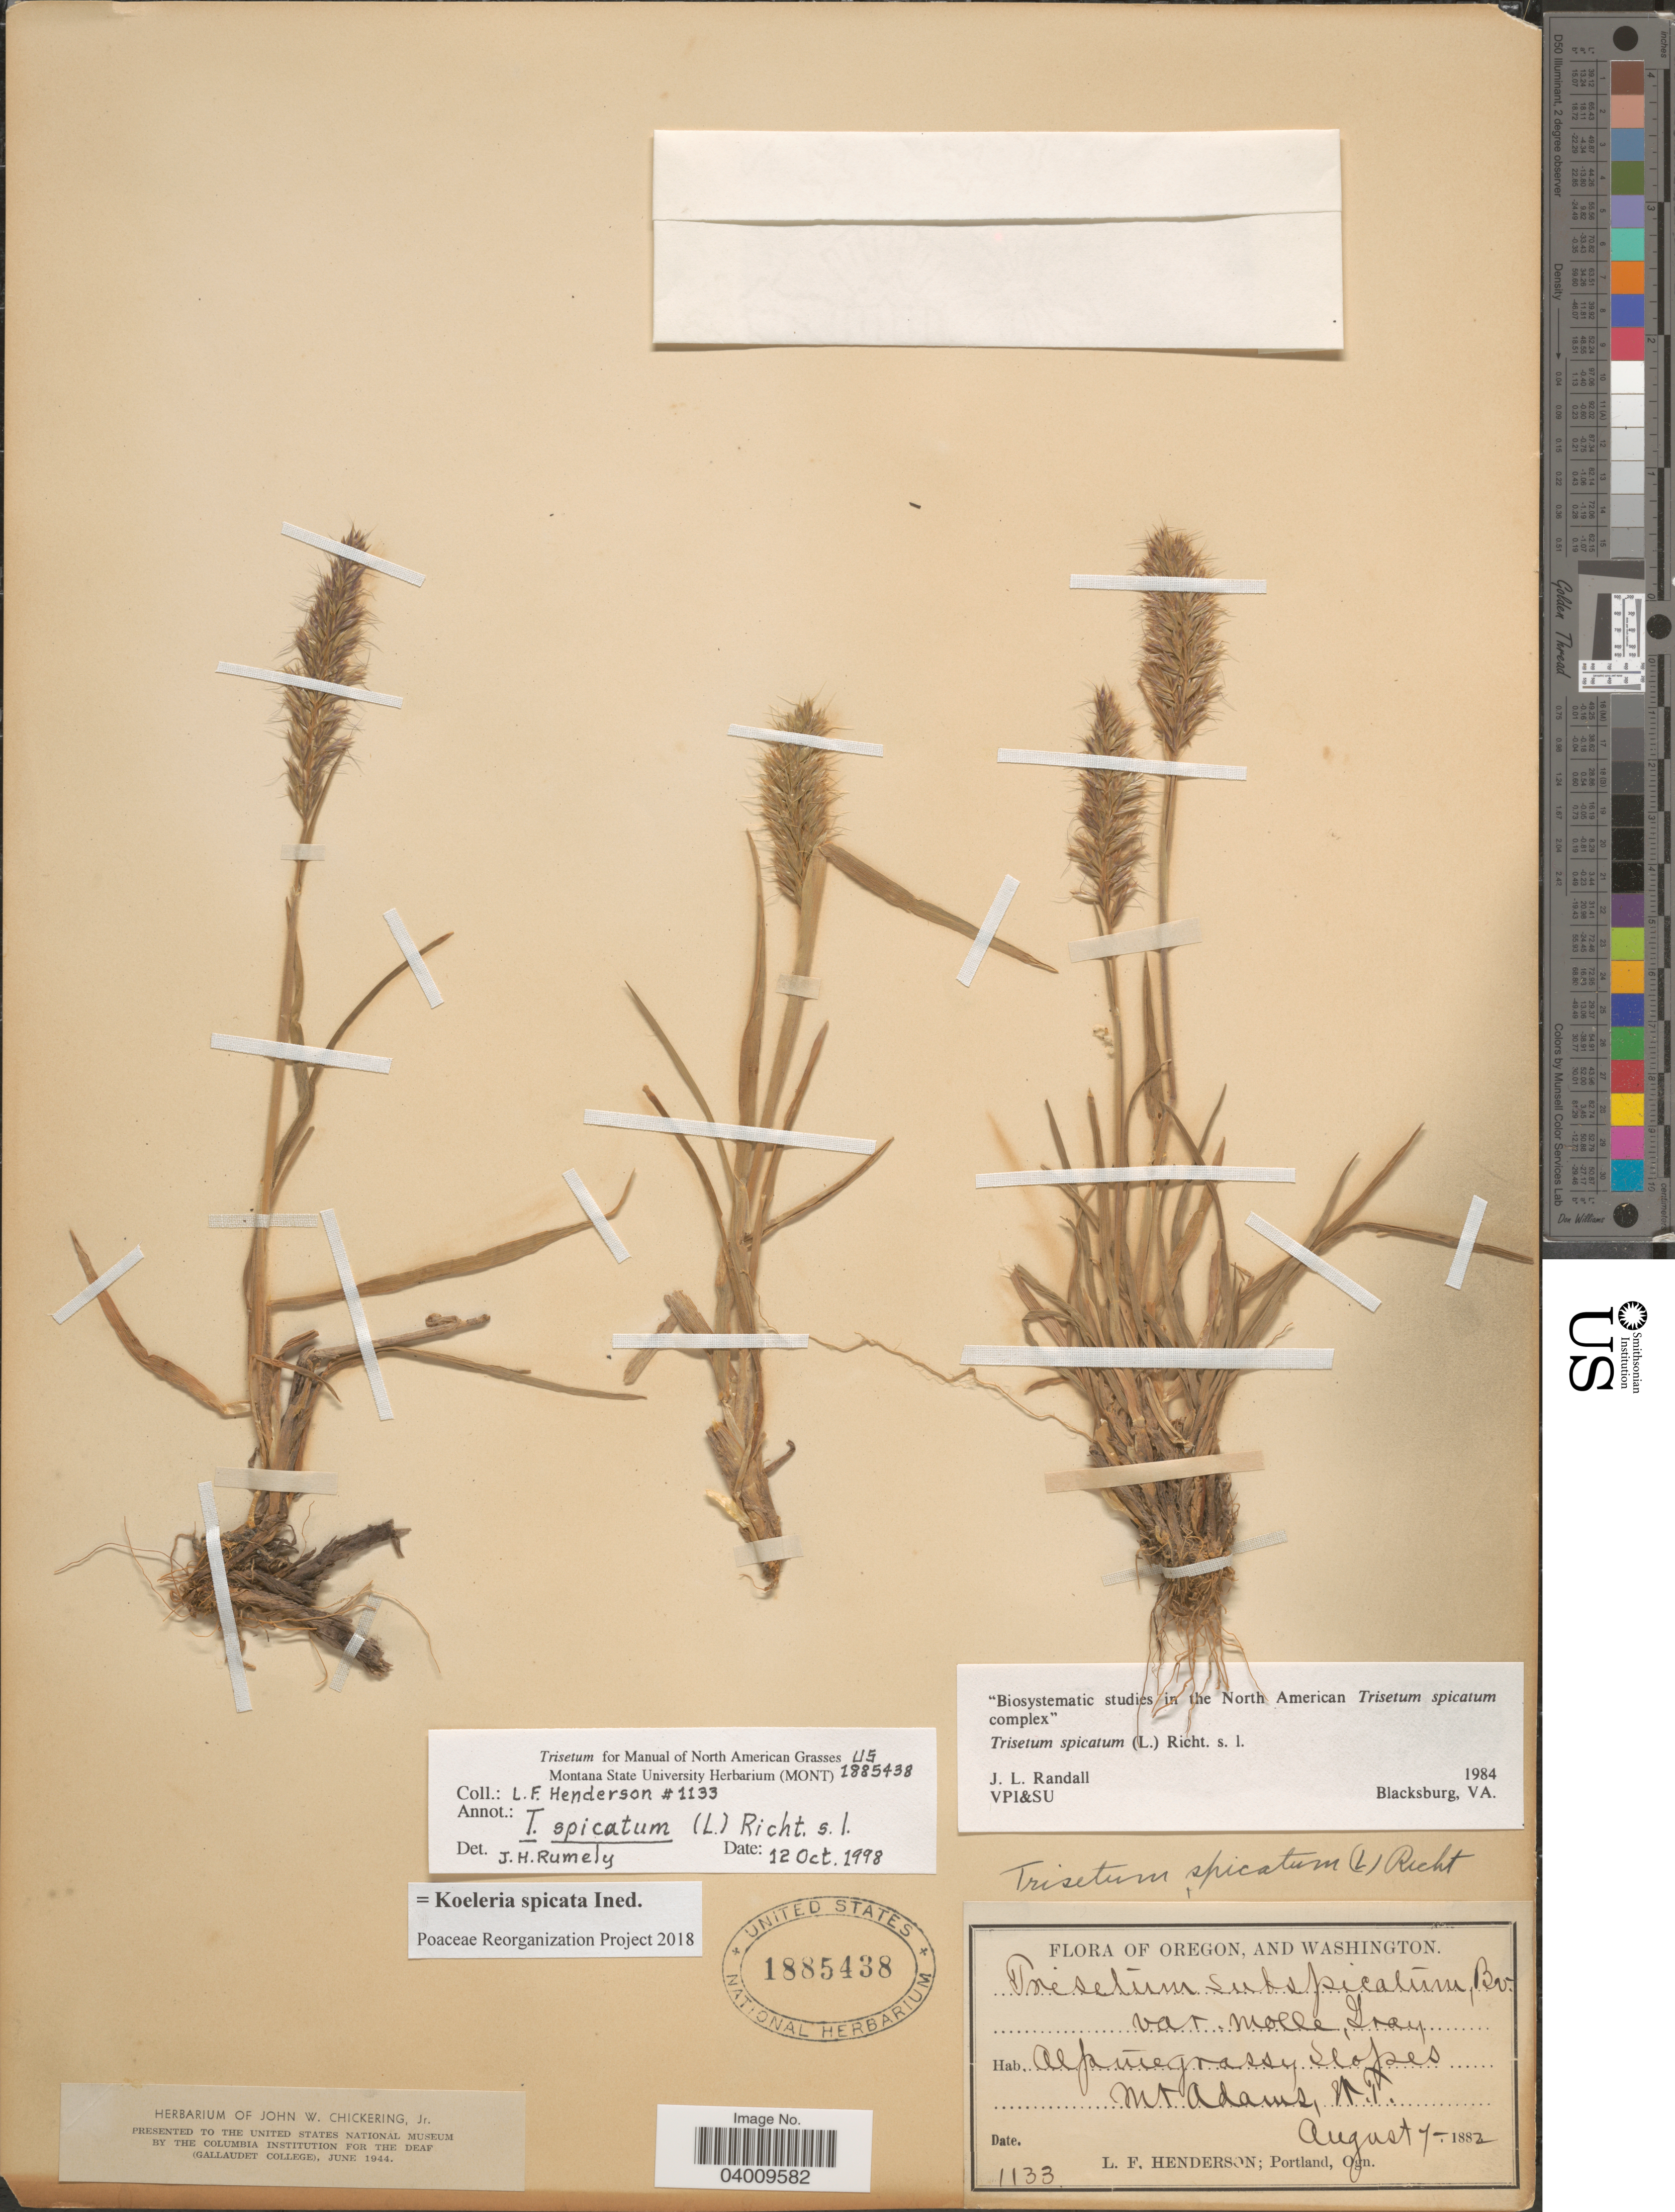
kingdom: Plantae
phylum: Tracheophyta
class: Liliopsida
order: Poales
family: Poaceae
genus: Koeleria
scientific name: Koeleria spicata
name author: (L.) Barberá et al.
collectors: L. Henderson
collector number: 1133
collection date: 1882-08-07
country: United States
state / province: Washington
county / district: Yakima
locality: Apline grassy slopes. Mt. Adams.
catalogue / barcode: US 1885438